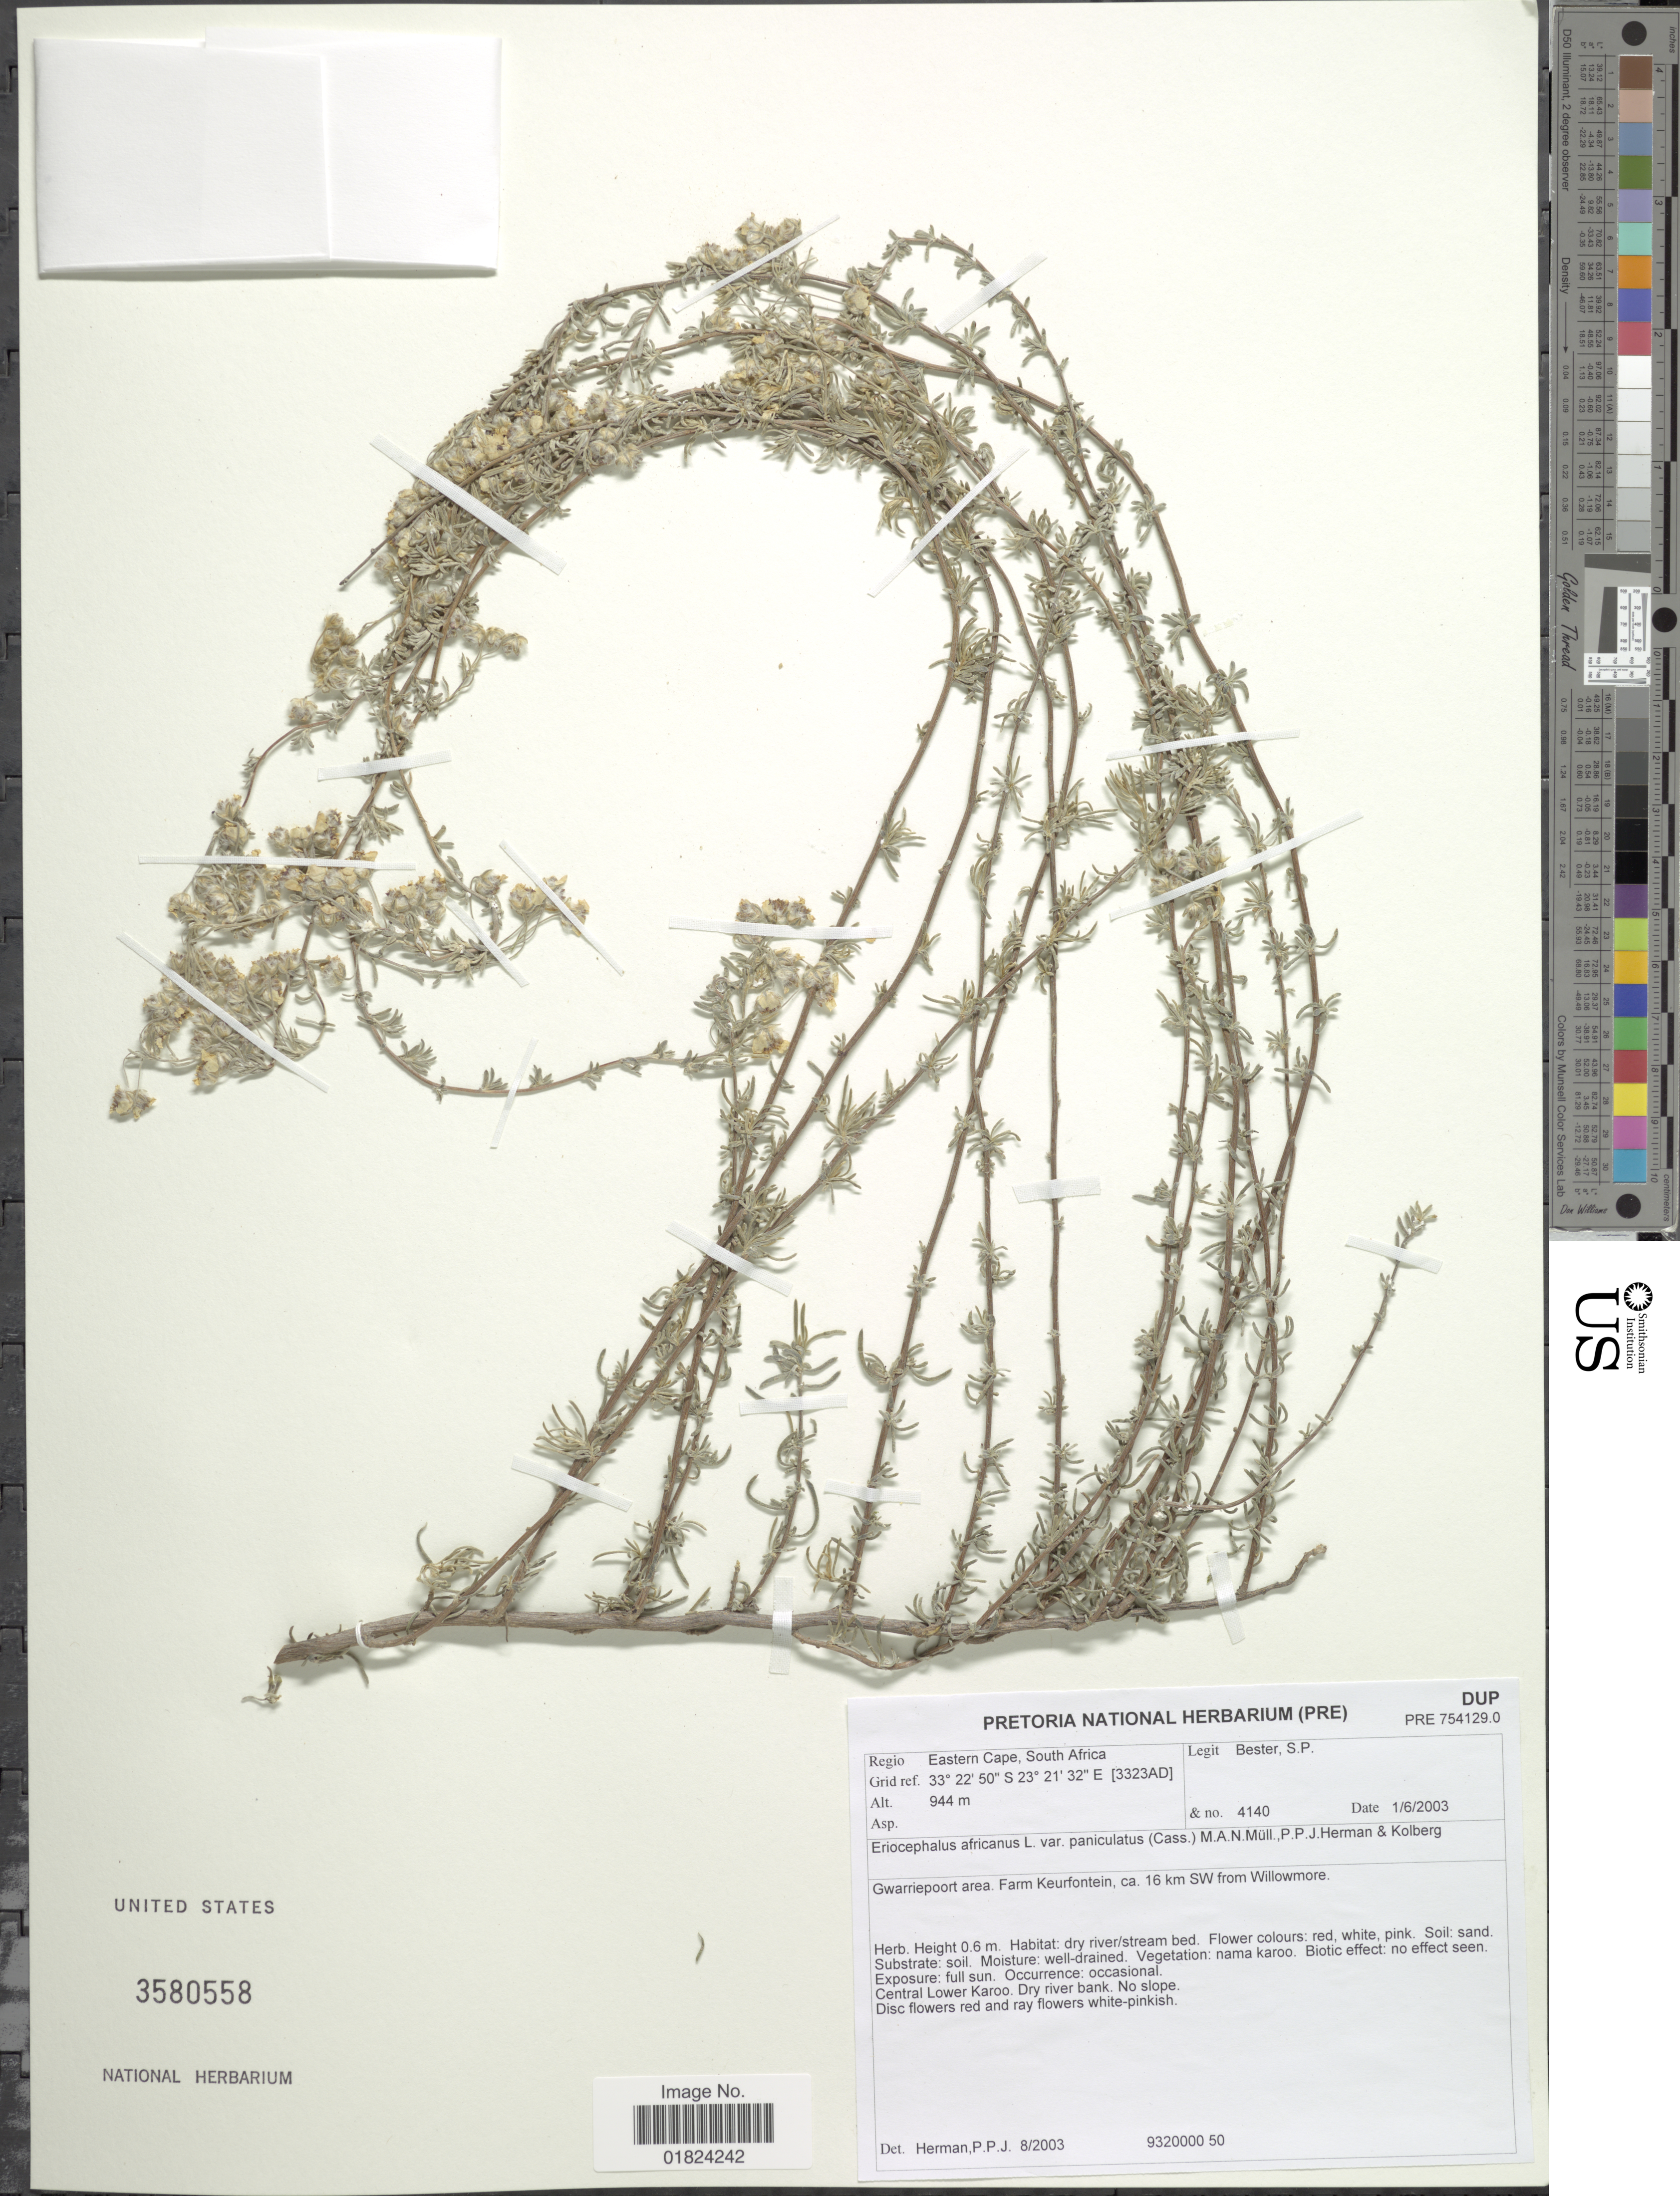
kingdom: Plantae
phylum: Tracheophyta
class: Magnoliopsida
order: Asterales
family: Asteraceae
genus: Eriocephalus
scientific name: Eriocephalus africanus var. paniculatus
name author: (Cass.) M.A.N. Müll. et al.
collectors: S. Bester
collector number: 4140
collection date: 2003-06-01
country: South Africa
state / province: Eastern Cape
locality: Gwarriepoort area, Farm Keurfontein, ca. 16 km SW from Willowmore.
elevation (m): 944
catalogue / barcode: US 3580558